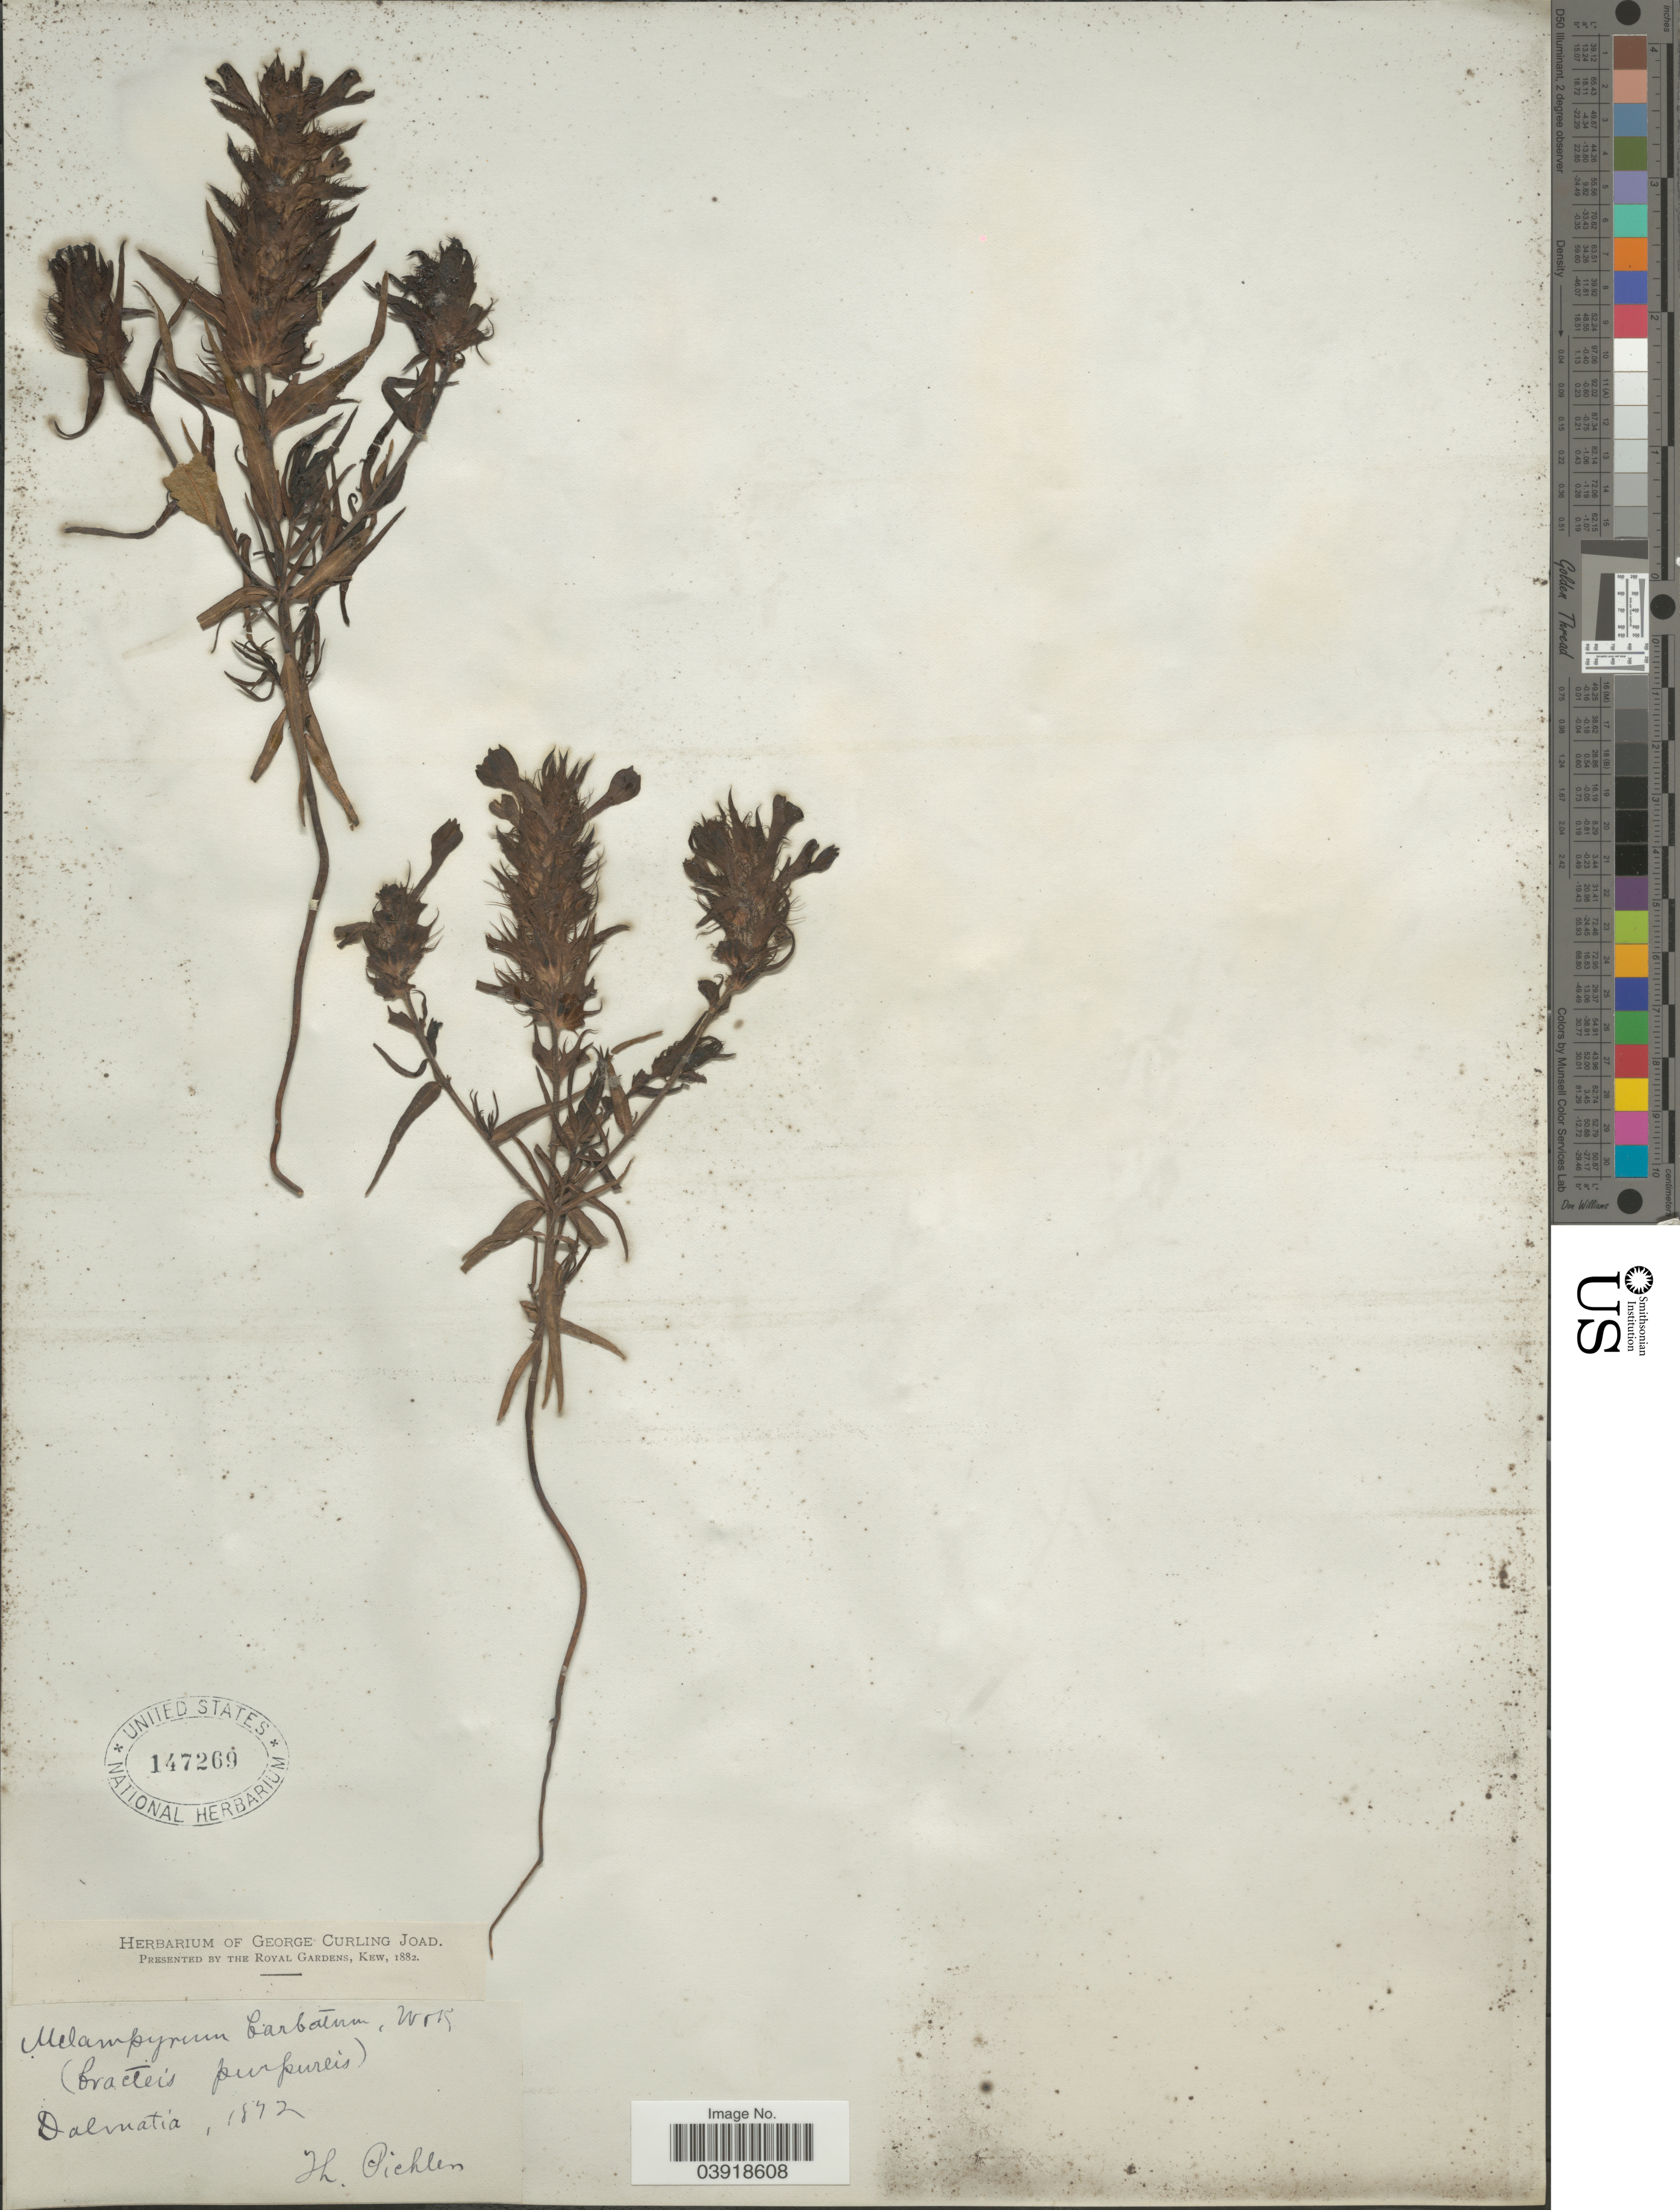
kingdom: Plantae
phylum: Tracheophyta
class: Magnoliopsida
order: Lamiales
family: Orobanchaceae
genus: Melampyrum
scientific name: Melampyrum barbatum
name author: Waldst. & Kit. ex Willd.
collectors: T. Pichler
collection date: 1872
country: Croatia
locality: Dalmatia.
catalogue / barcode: US 147269